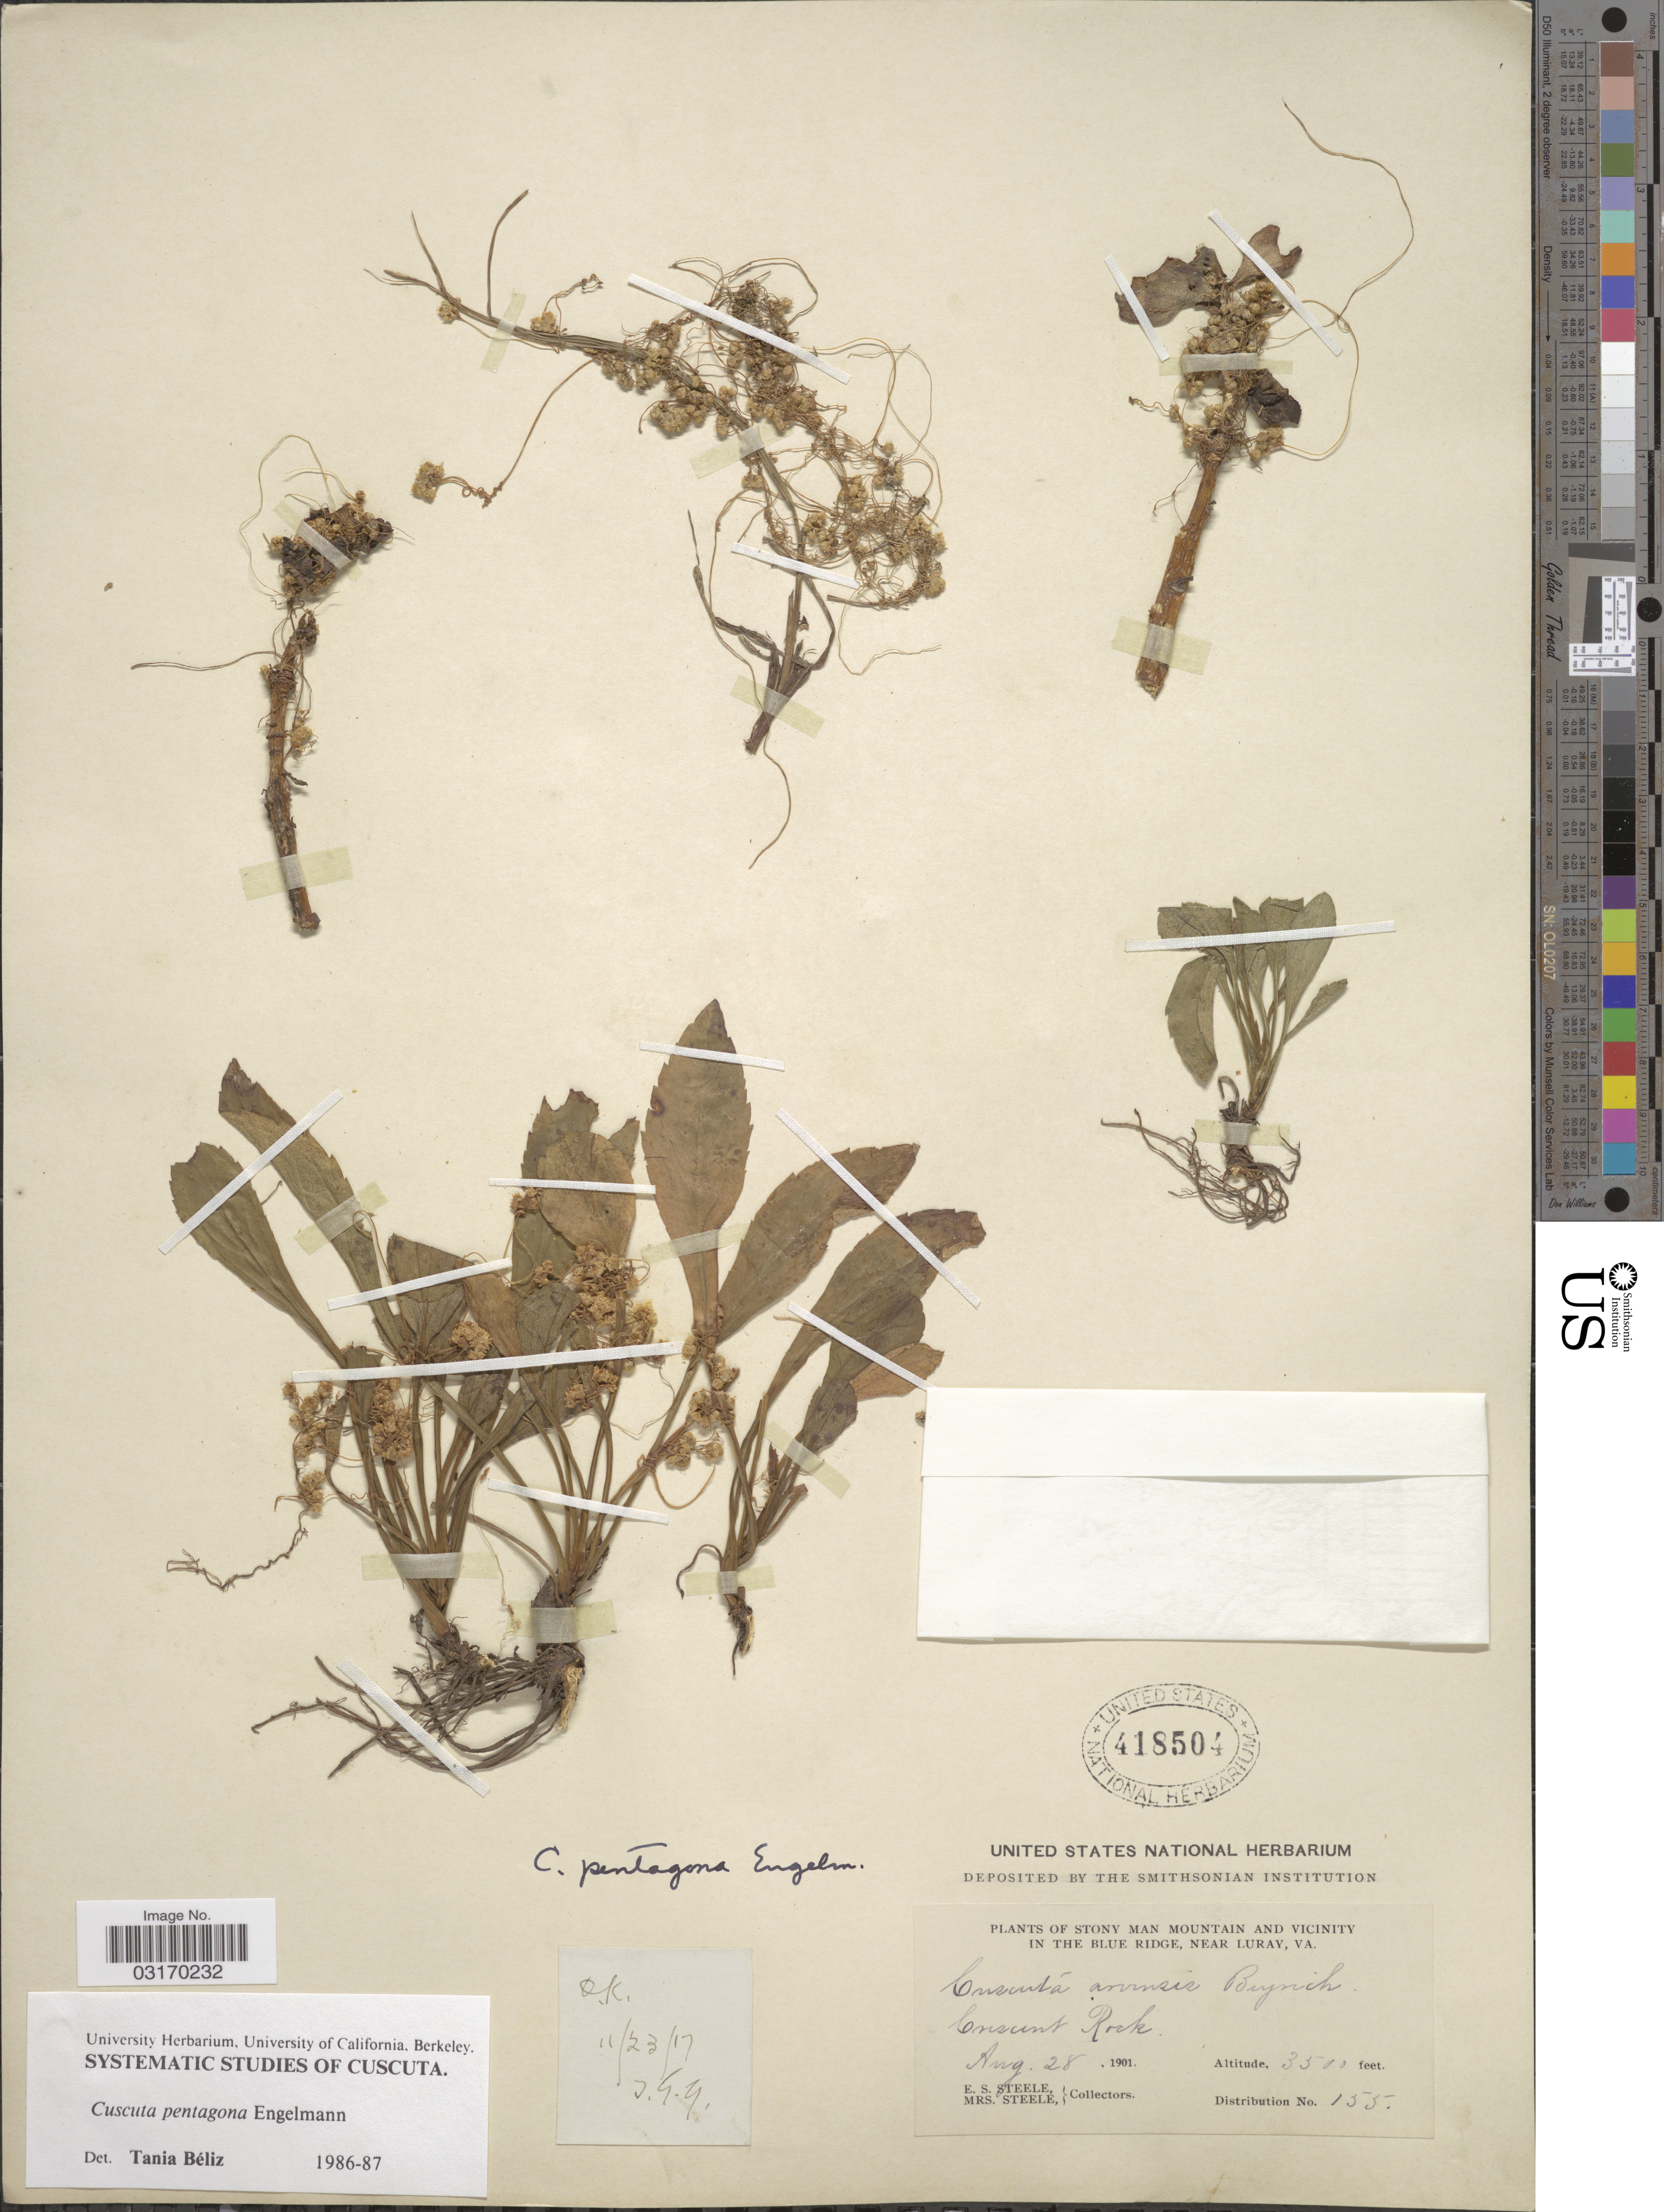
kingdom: Plantae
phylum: Tracheophyta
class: Magnoliopsida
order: Solanales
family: Convolvulaceae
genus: Cuscuta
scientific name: Cuscuta pentagona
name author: Engelm.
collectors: E. Steele & Mrs. E. S. Steele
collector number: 155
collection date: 1901-08-28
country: United States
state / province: Virginia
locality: Stony Man Mountain and vicinity in the Blue Ridge, near Luray Crescent Rock.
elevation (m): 1067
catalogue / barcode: US 418504